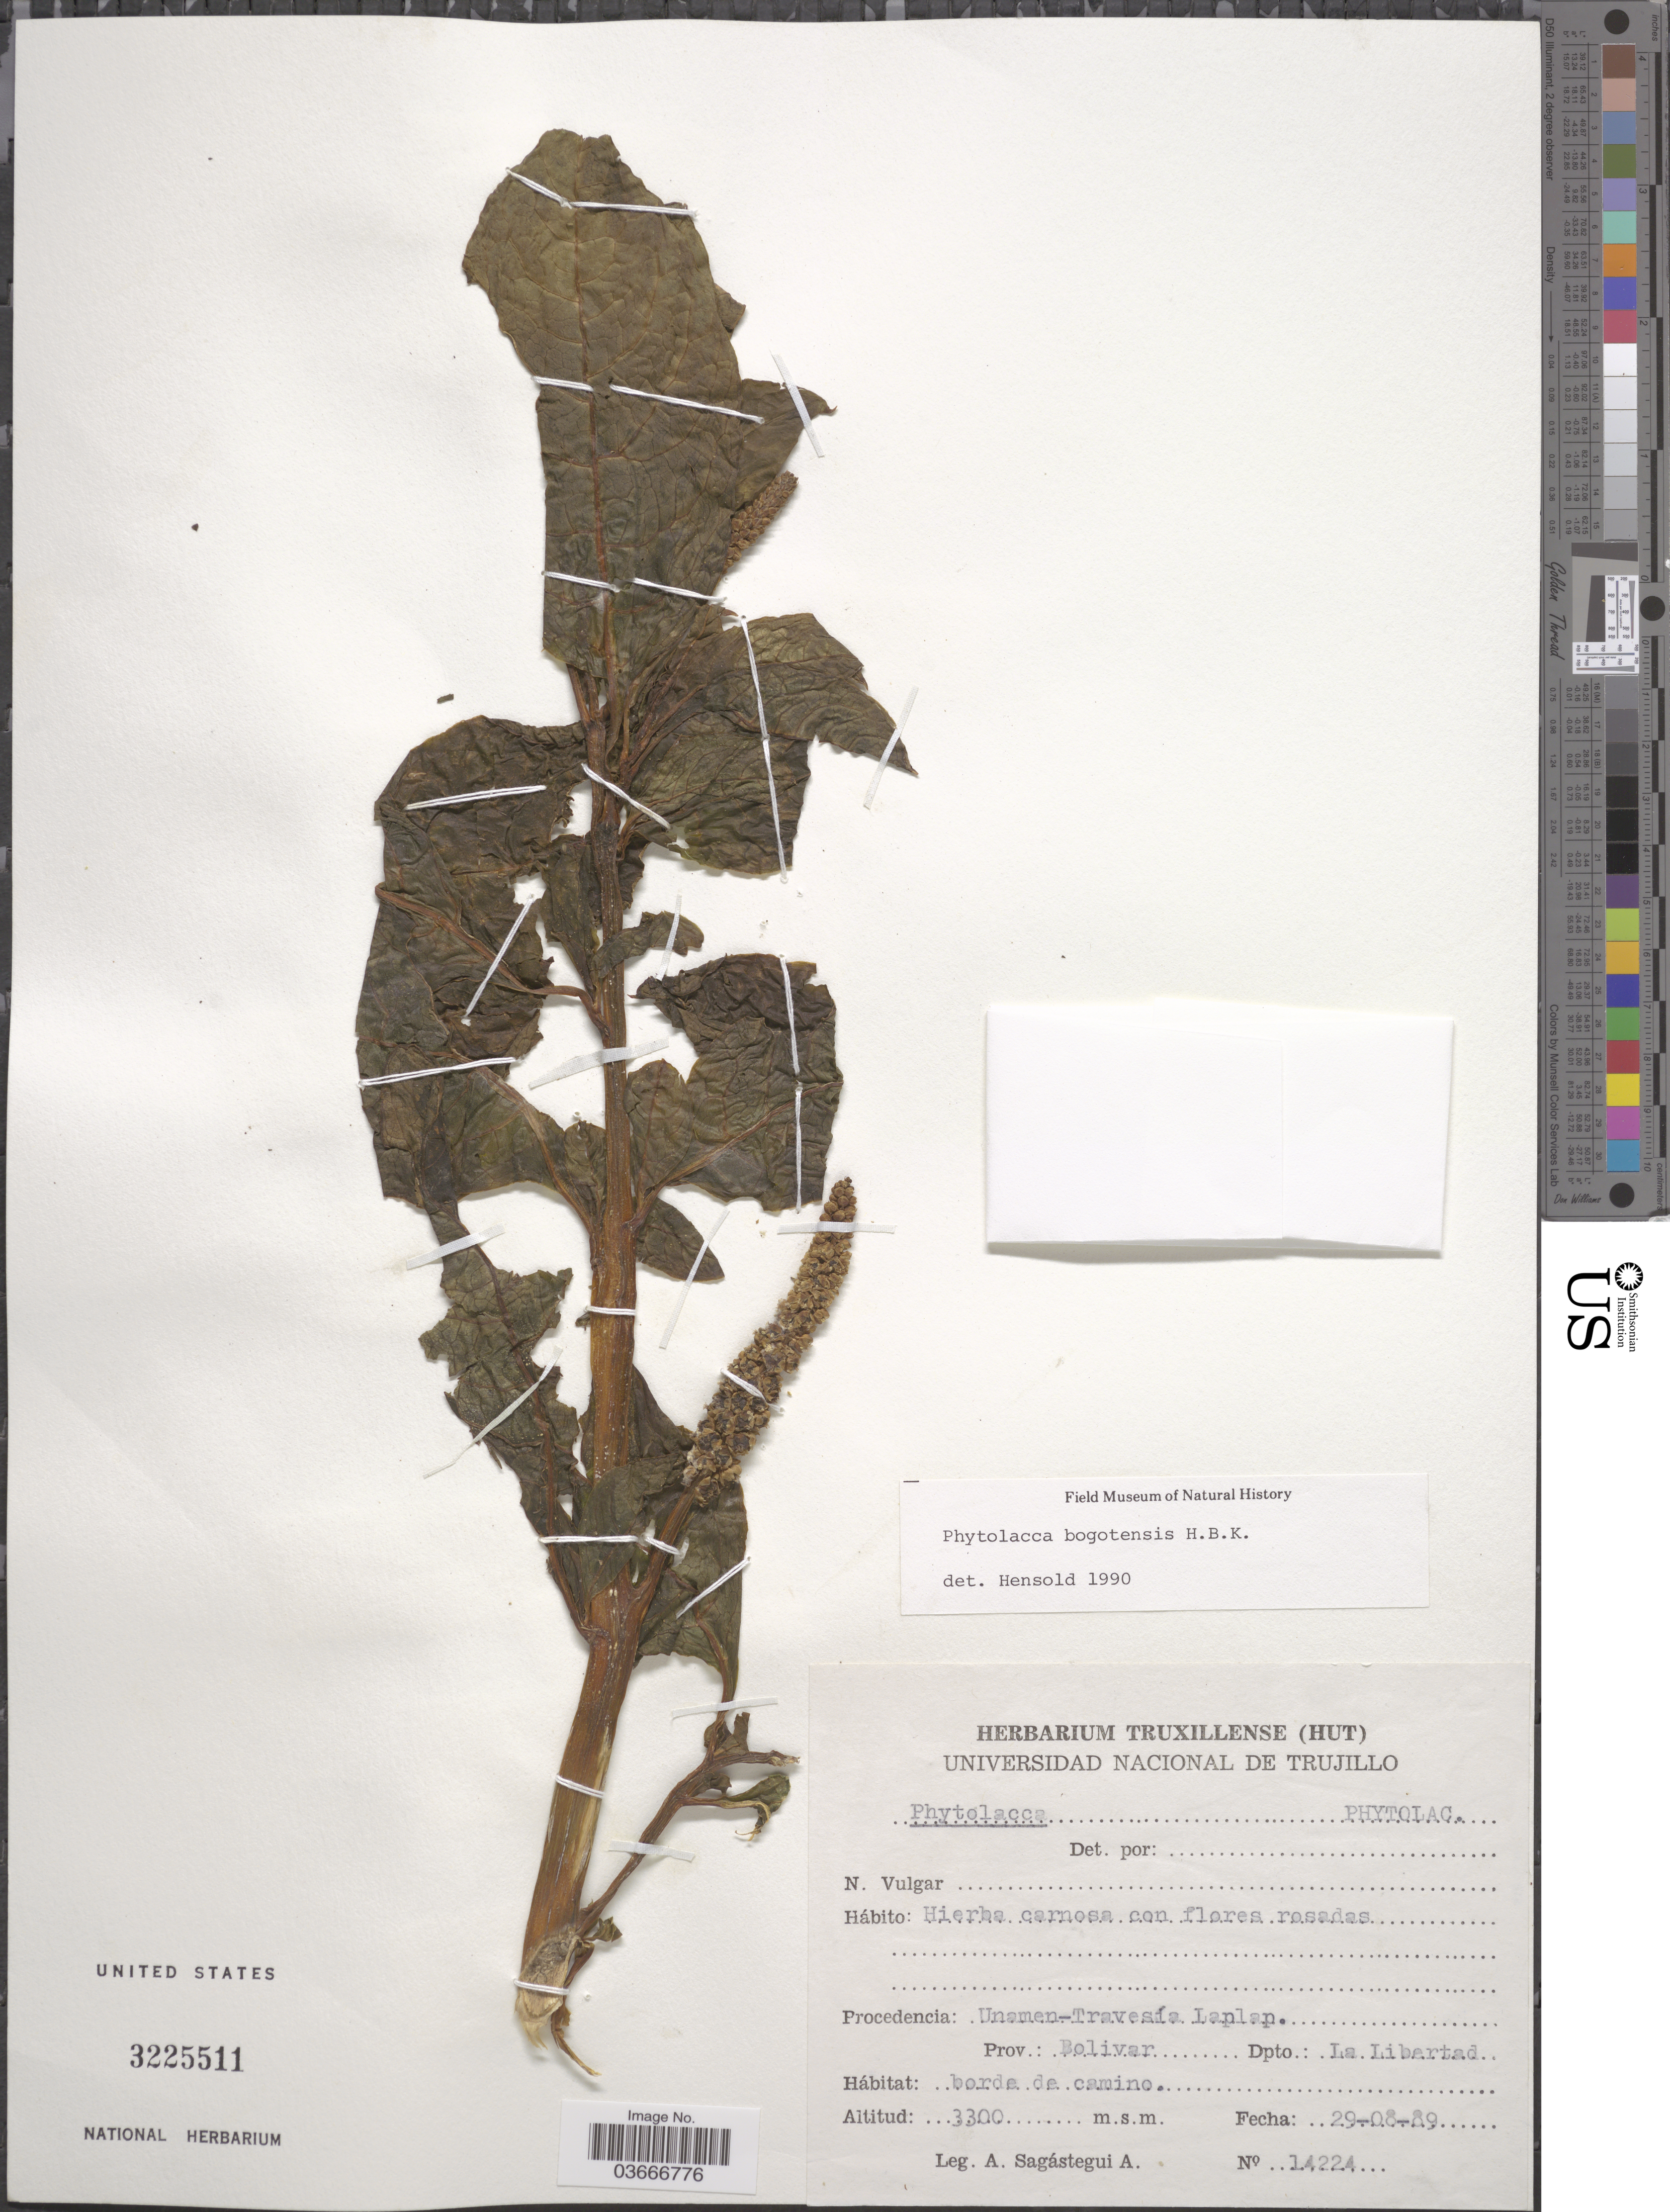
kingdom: Plantae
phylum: Tracheophyta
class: Magnoliopsida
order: Caryophyllales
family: Phytolaccaceae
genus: Phytolacca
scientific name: Phytolacca bogotensis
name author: Kunth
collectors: A. Sagástegui A.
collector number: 14224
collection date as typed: Transcribed d/m/y: 29/8/89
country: Venezuela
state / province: Bolivar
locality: Procedencia: Unamen-Travesía Laplap. Dpto.: La Libertad.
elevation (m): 3300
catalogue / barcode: US 3225511